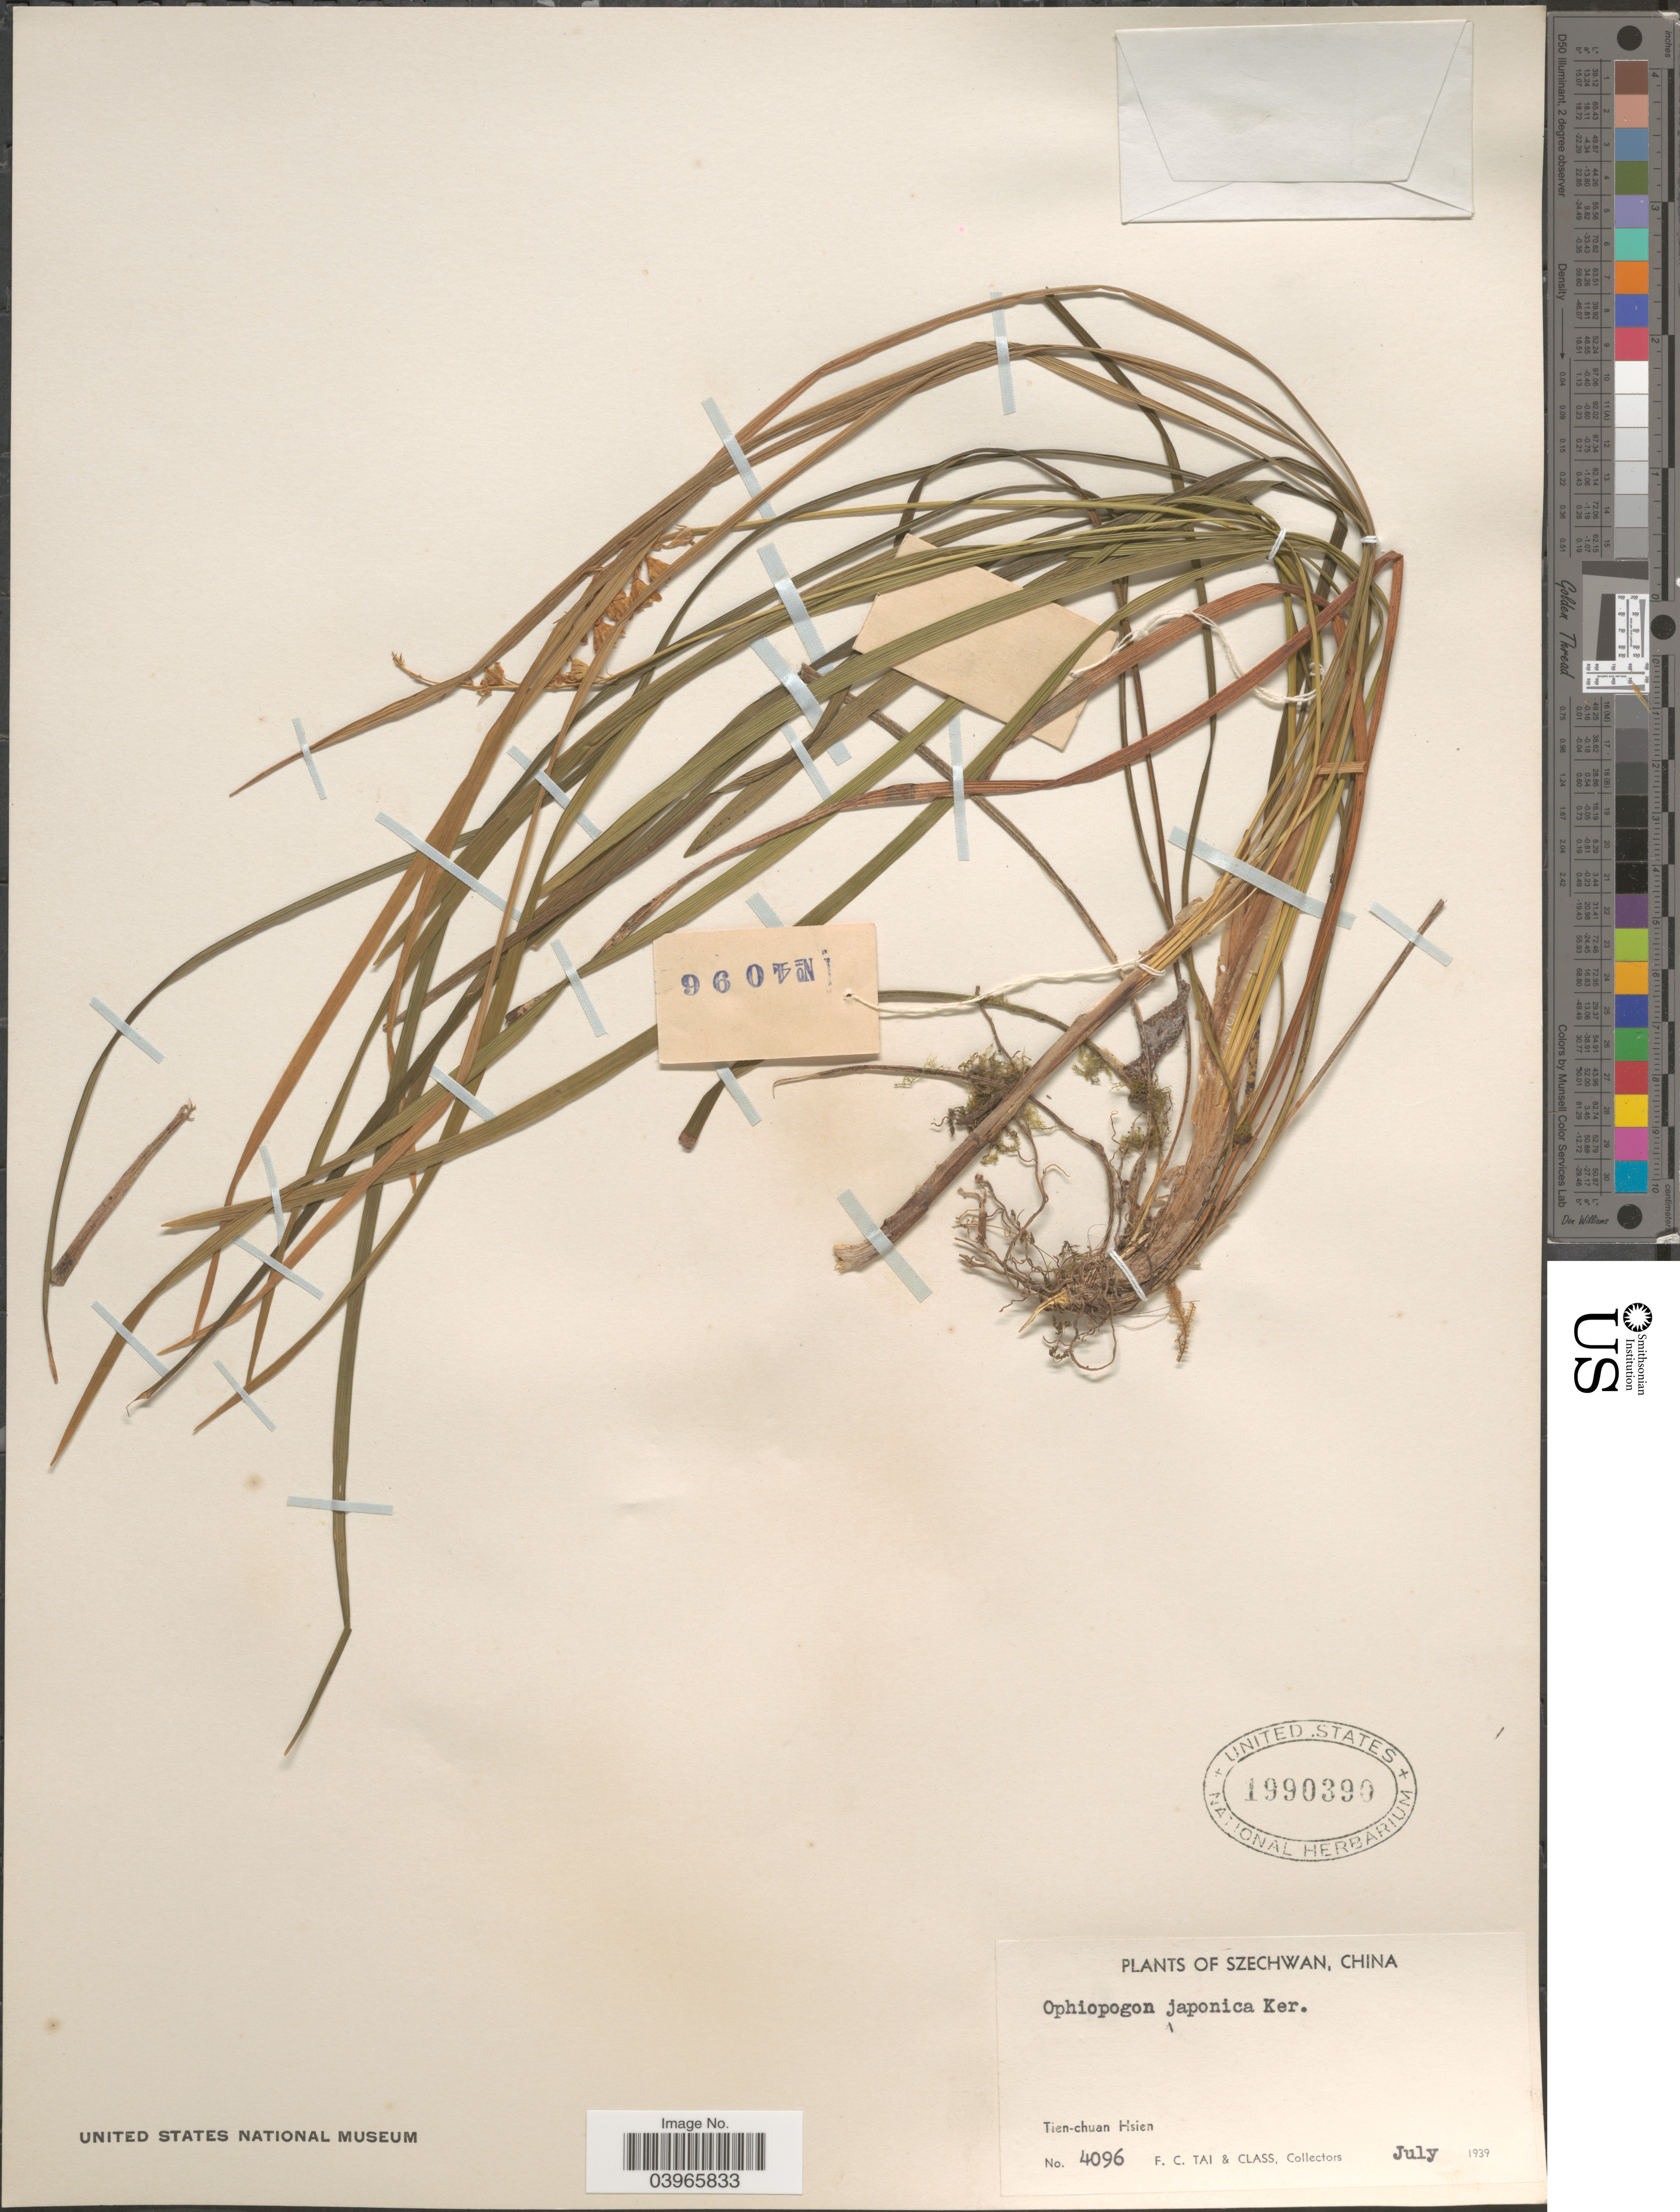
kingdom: Plantae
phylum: Tracheophyta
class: Liliopsida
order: Asparagales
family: Asparagaceae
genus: Ophiopogon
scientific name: Ophiopogon japonicus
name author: (L. f.) Ker Gawl.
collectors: F. Tai & Class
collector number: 4096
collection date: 1939-07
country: China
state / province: Sichuan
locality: Szechwan. Tien-chuan Hsien.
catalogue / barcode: US 1990390